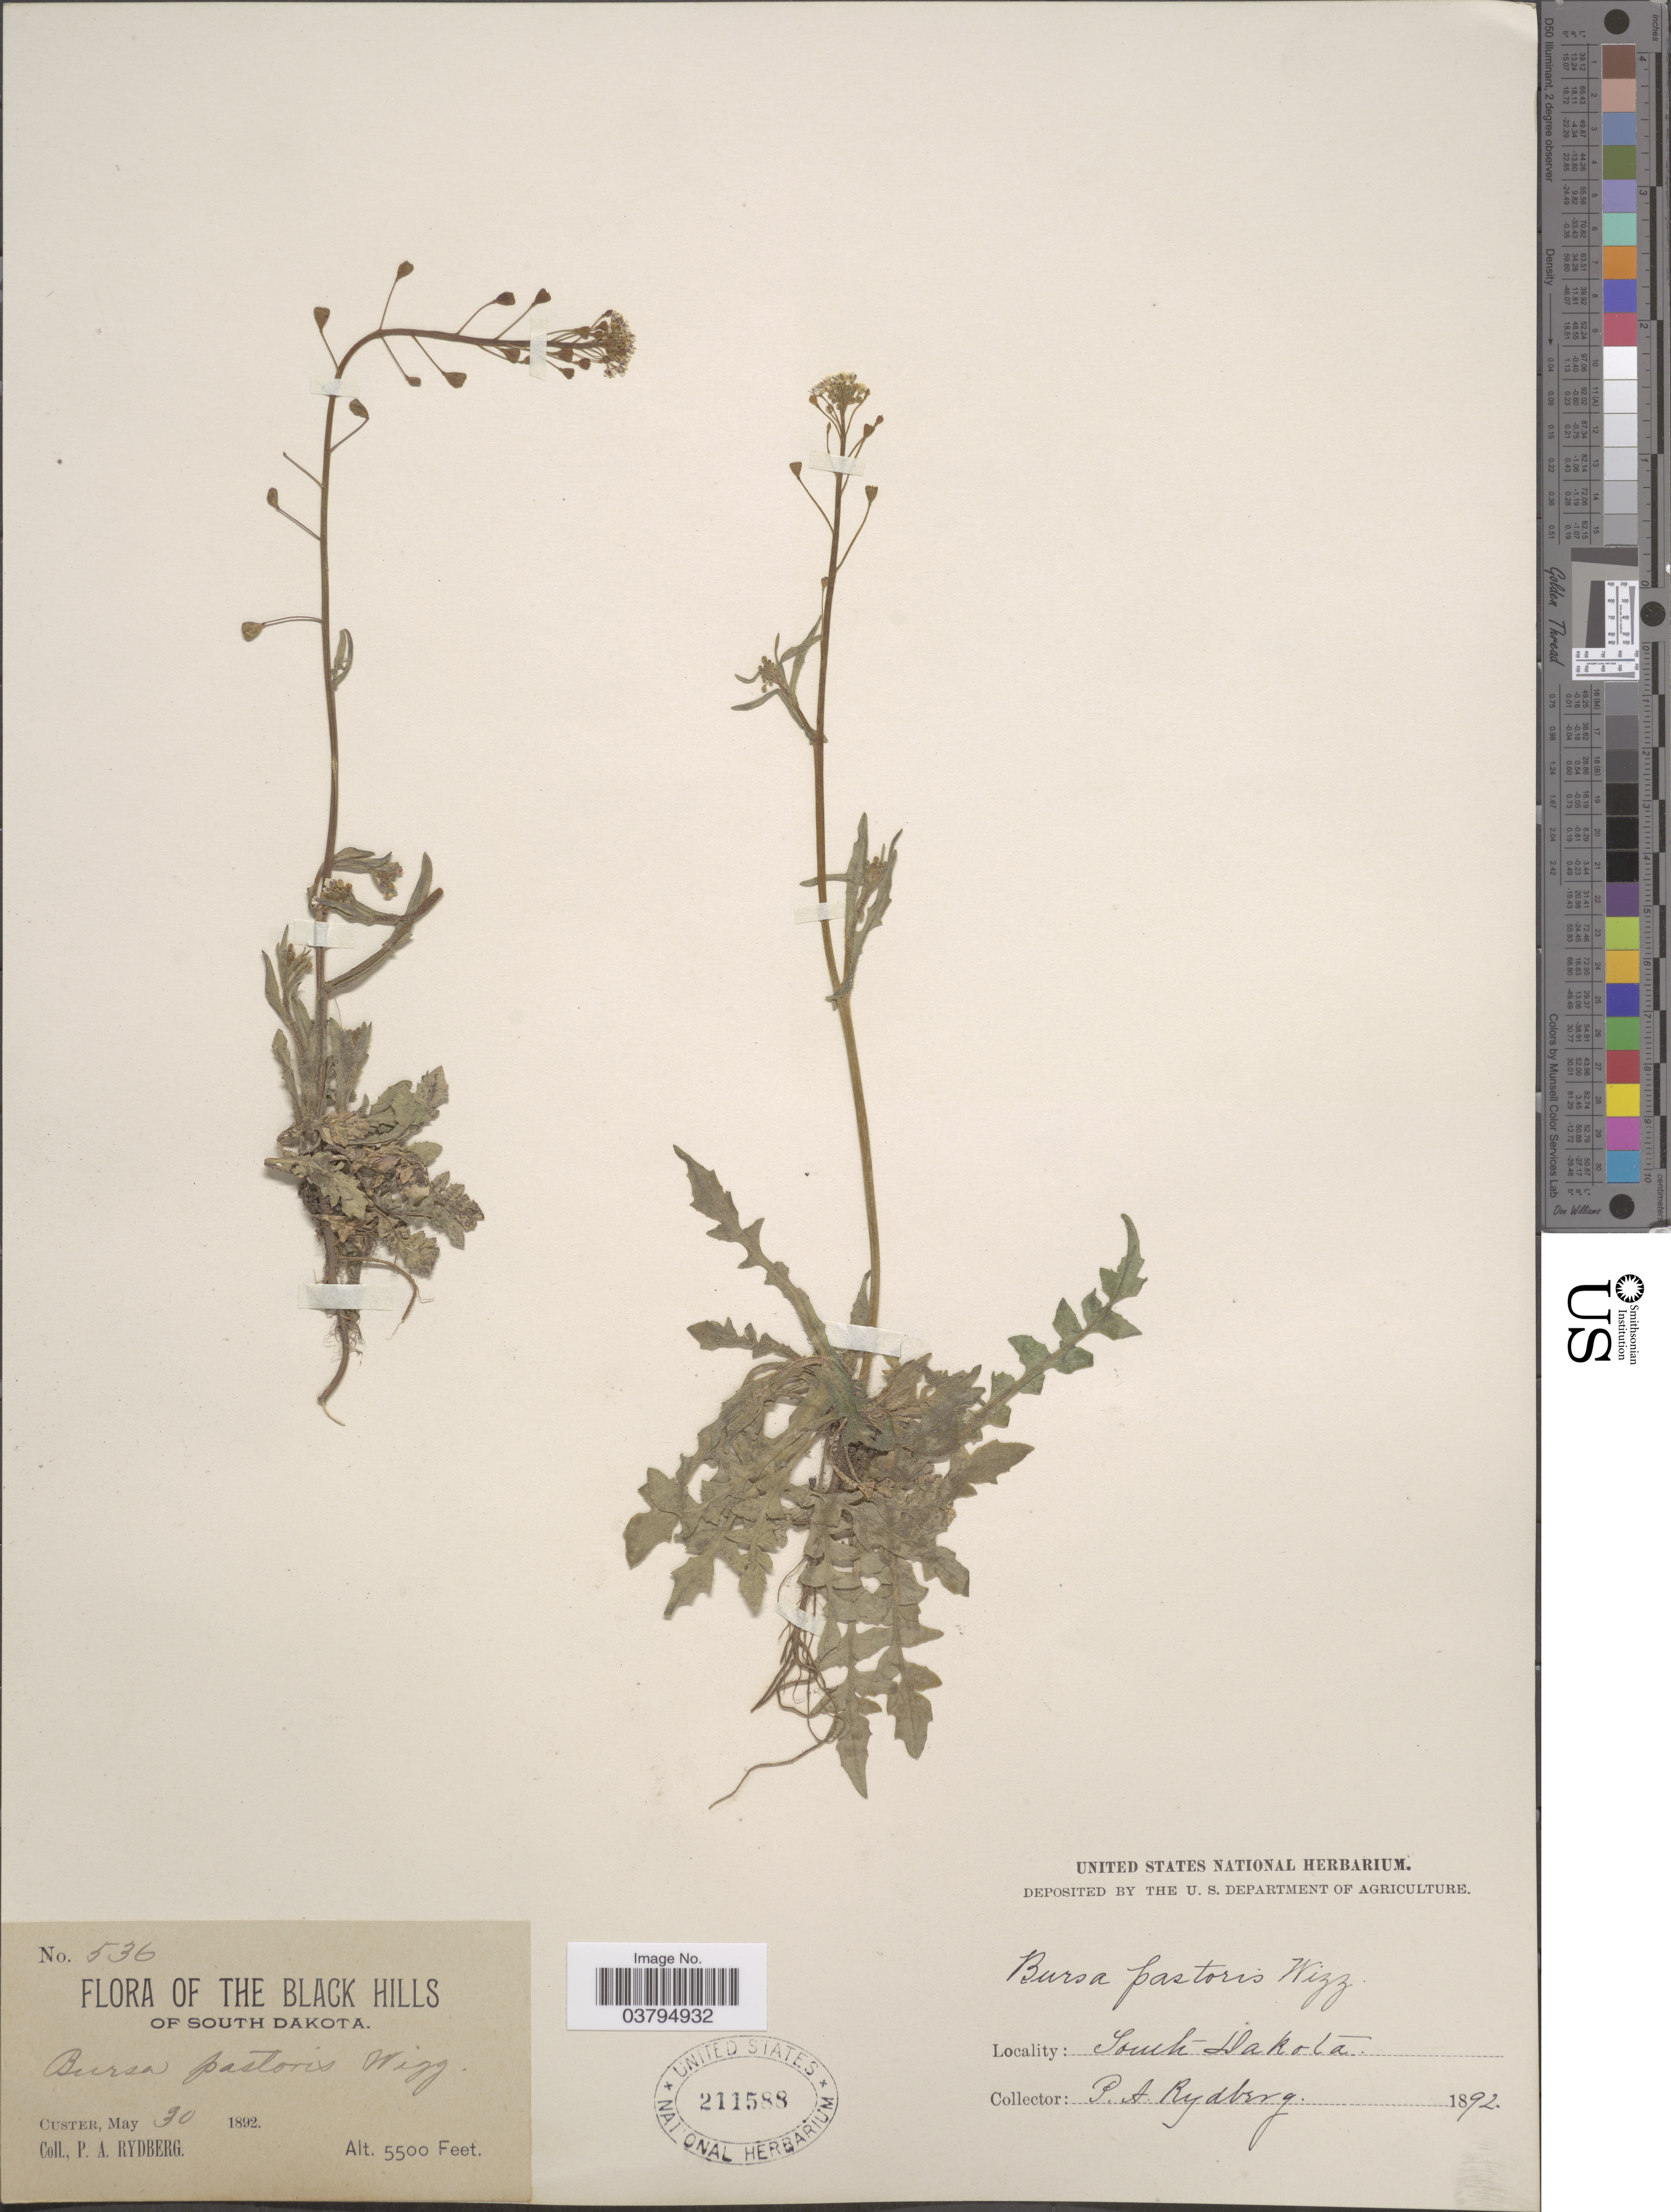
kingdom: Plantae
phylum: Tracheophyta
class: Magnoliopsida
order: Brassicales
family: Brassicaceae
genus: Capsella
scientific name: Capsella bursa-pastoris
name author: (L.) Medik.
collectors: P. A. Rydberg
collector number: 536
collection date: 1892-05-30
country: United States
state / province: North Dakota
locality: The Black Hills of North Dakota. Custer.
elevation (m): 1676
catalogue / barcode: US 211588